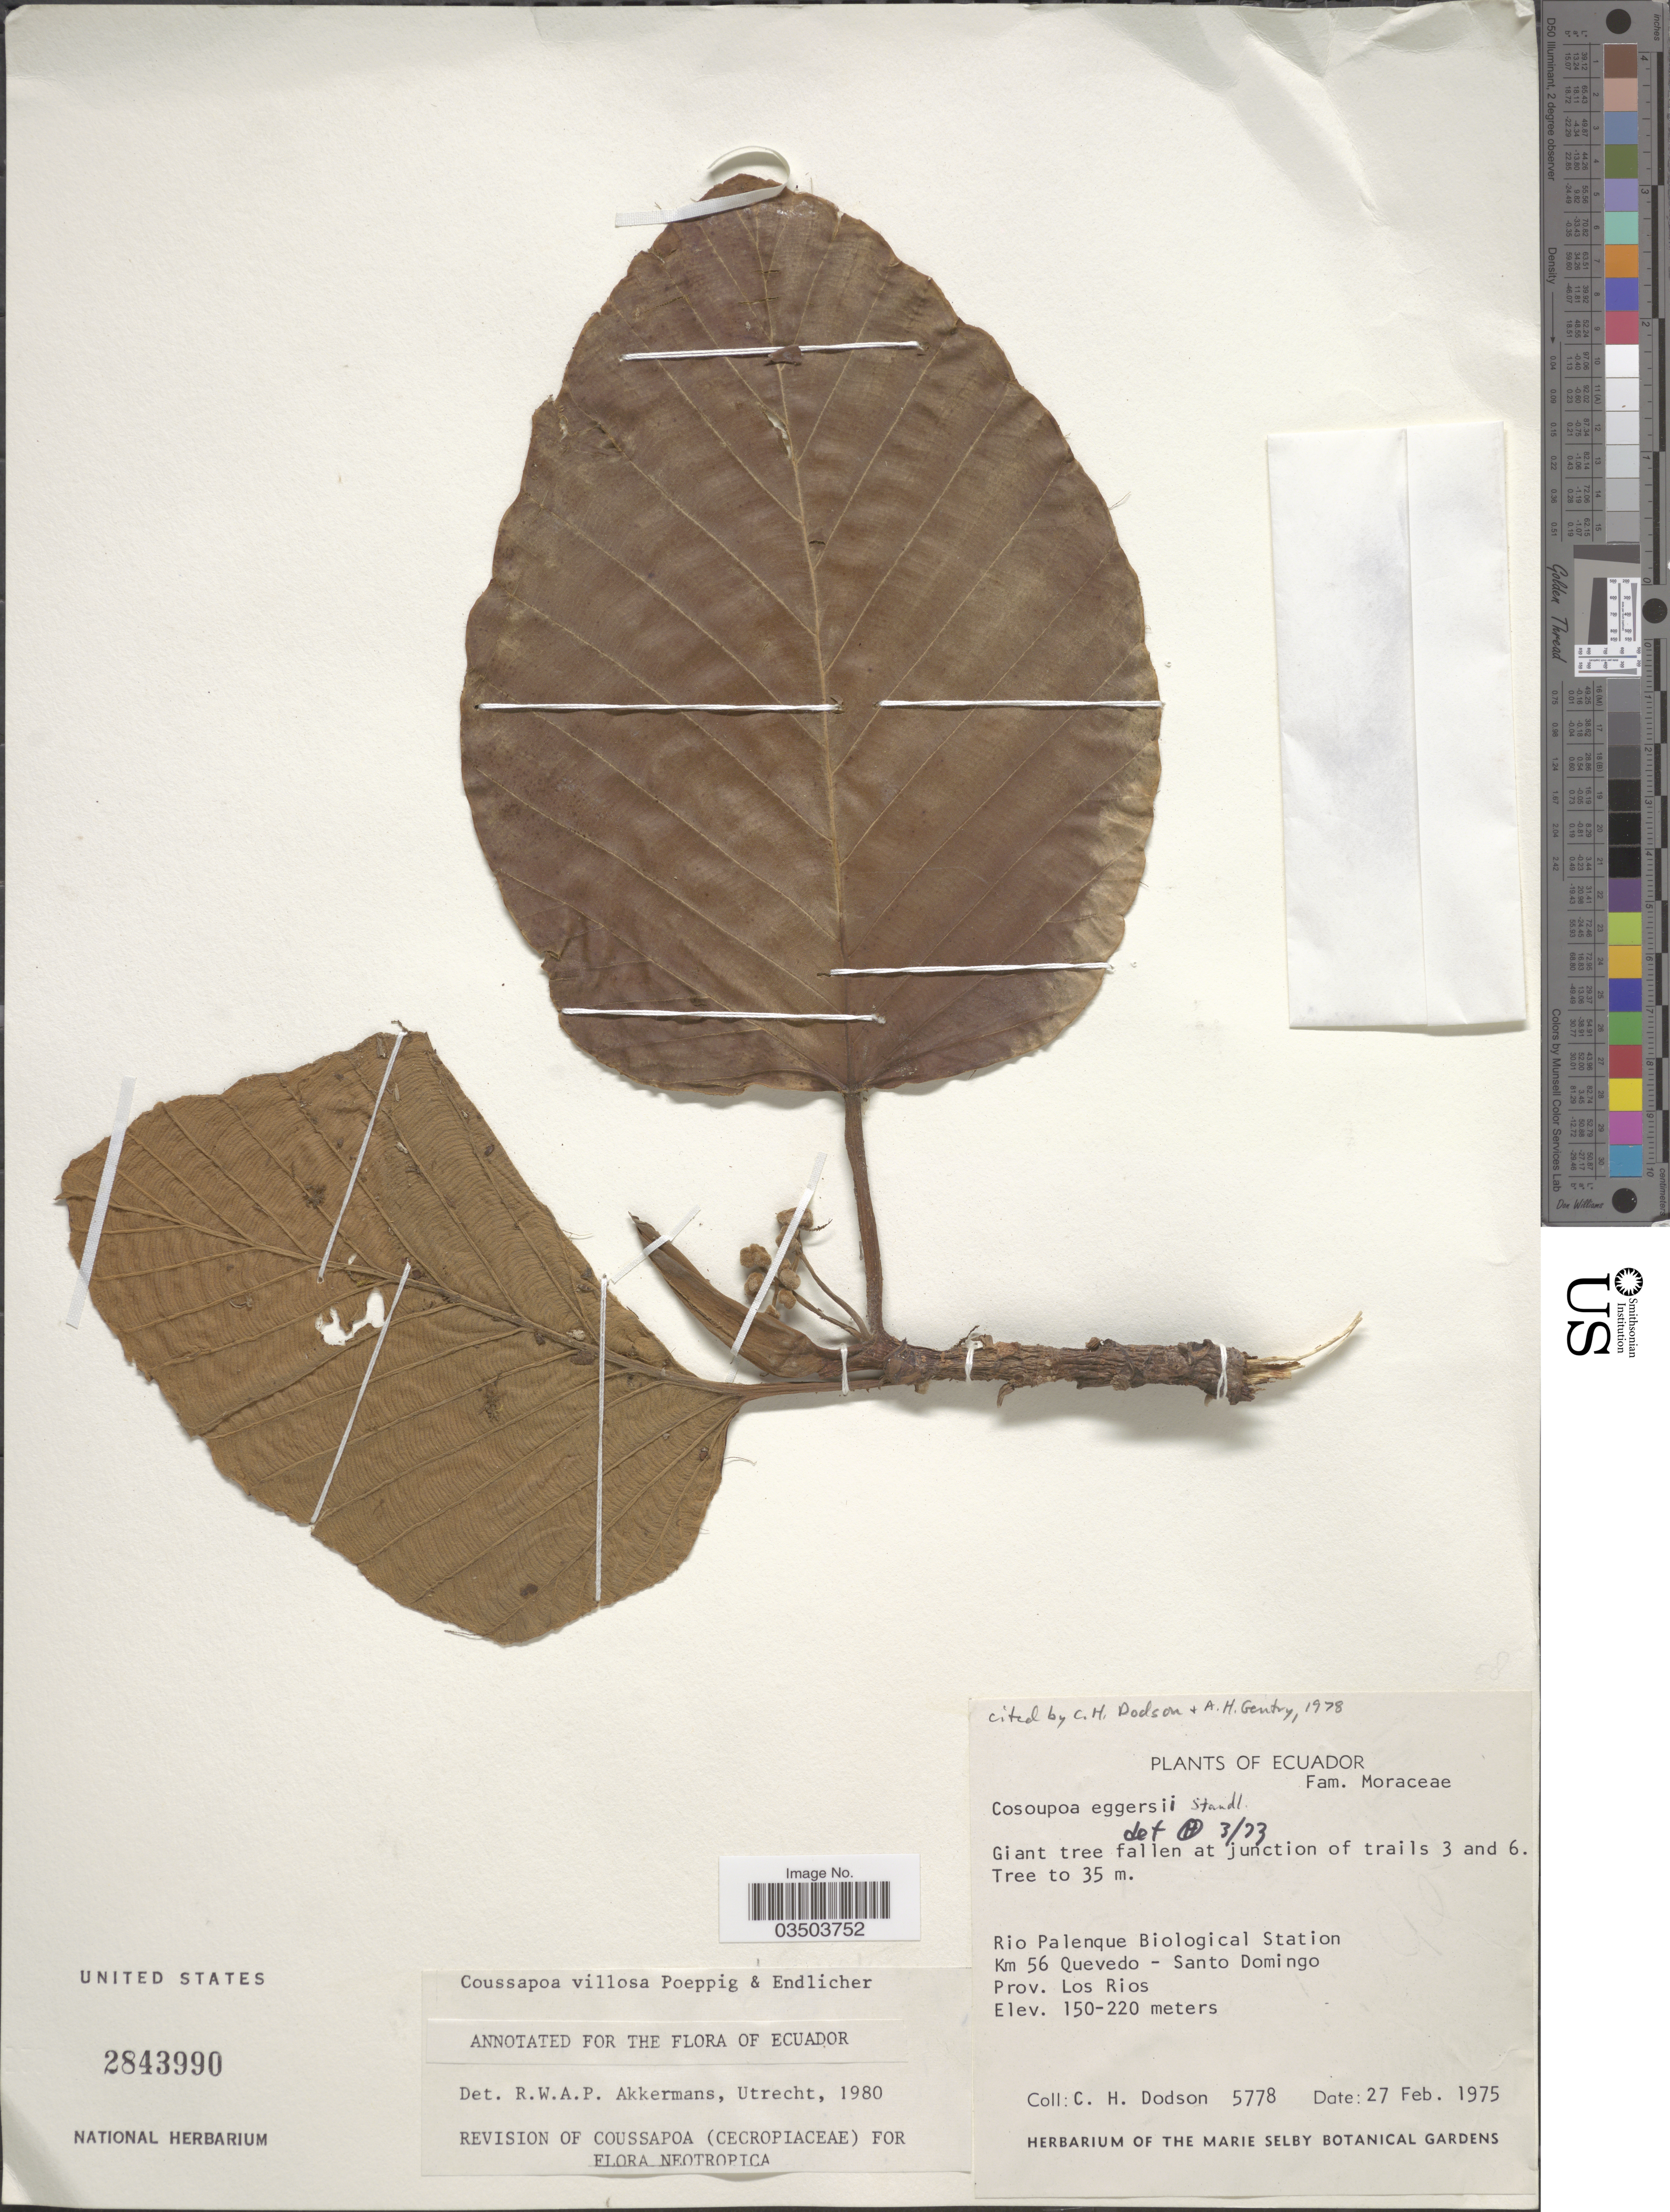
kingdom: Plantae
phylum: Tracheophyta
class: Magnoliopsida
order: Rosales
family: Urticaceae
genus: Coussapoa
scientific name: Coussapoa villosa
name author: Poepp. & Endl.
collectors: C. H. Dodson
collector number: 5778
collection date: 1975-02-27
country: Ecuador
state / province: Los Ríos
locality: Giant tree fallen at junction of trails 3 and 6. Rio Palenque Biological Station, Km 56 Quevedo - Santo Domingo.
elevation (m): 150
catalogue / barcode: US 2843990